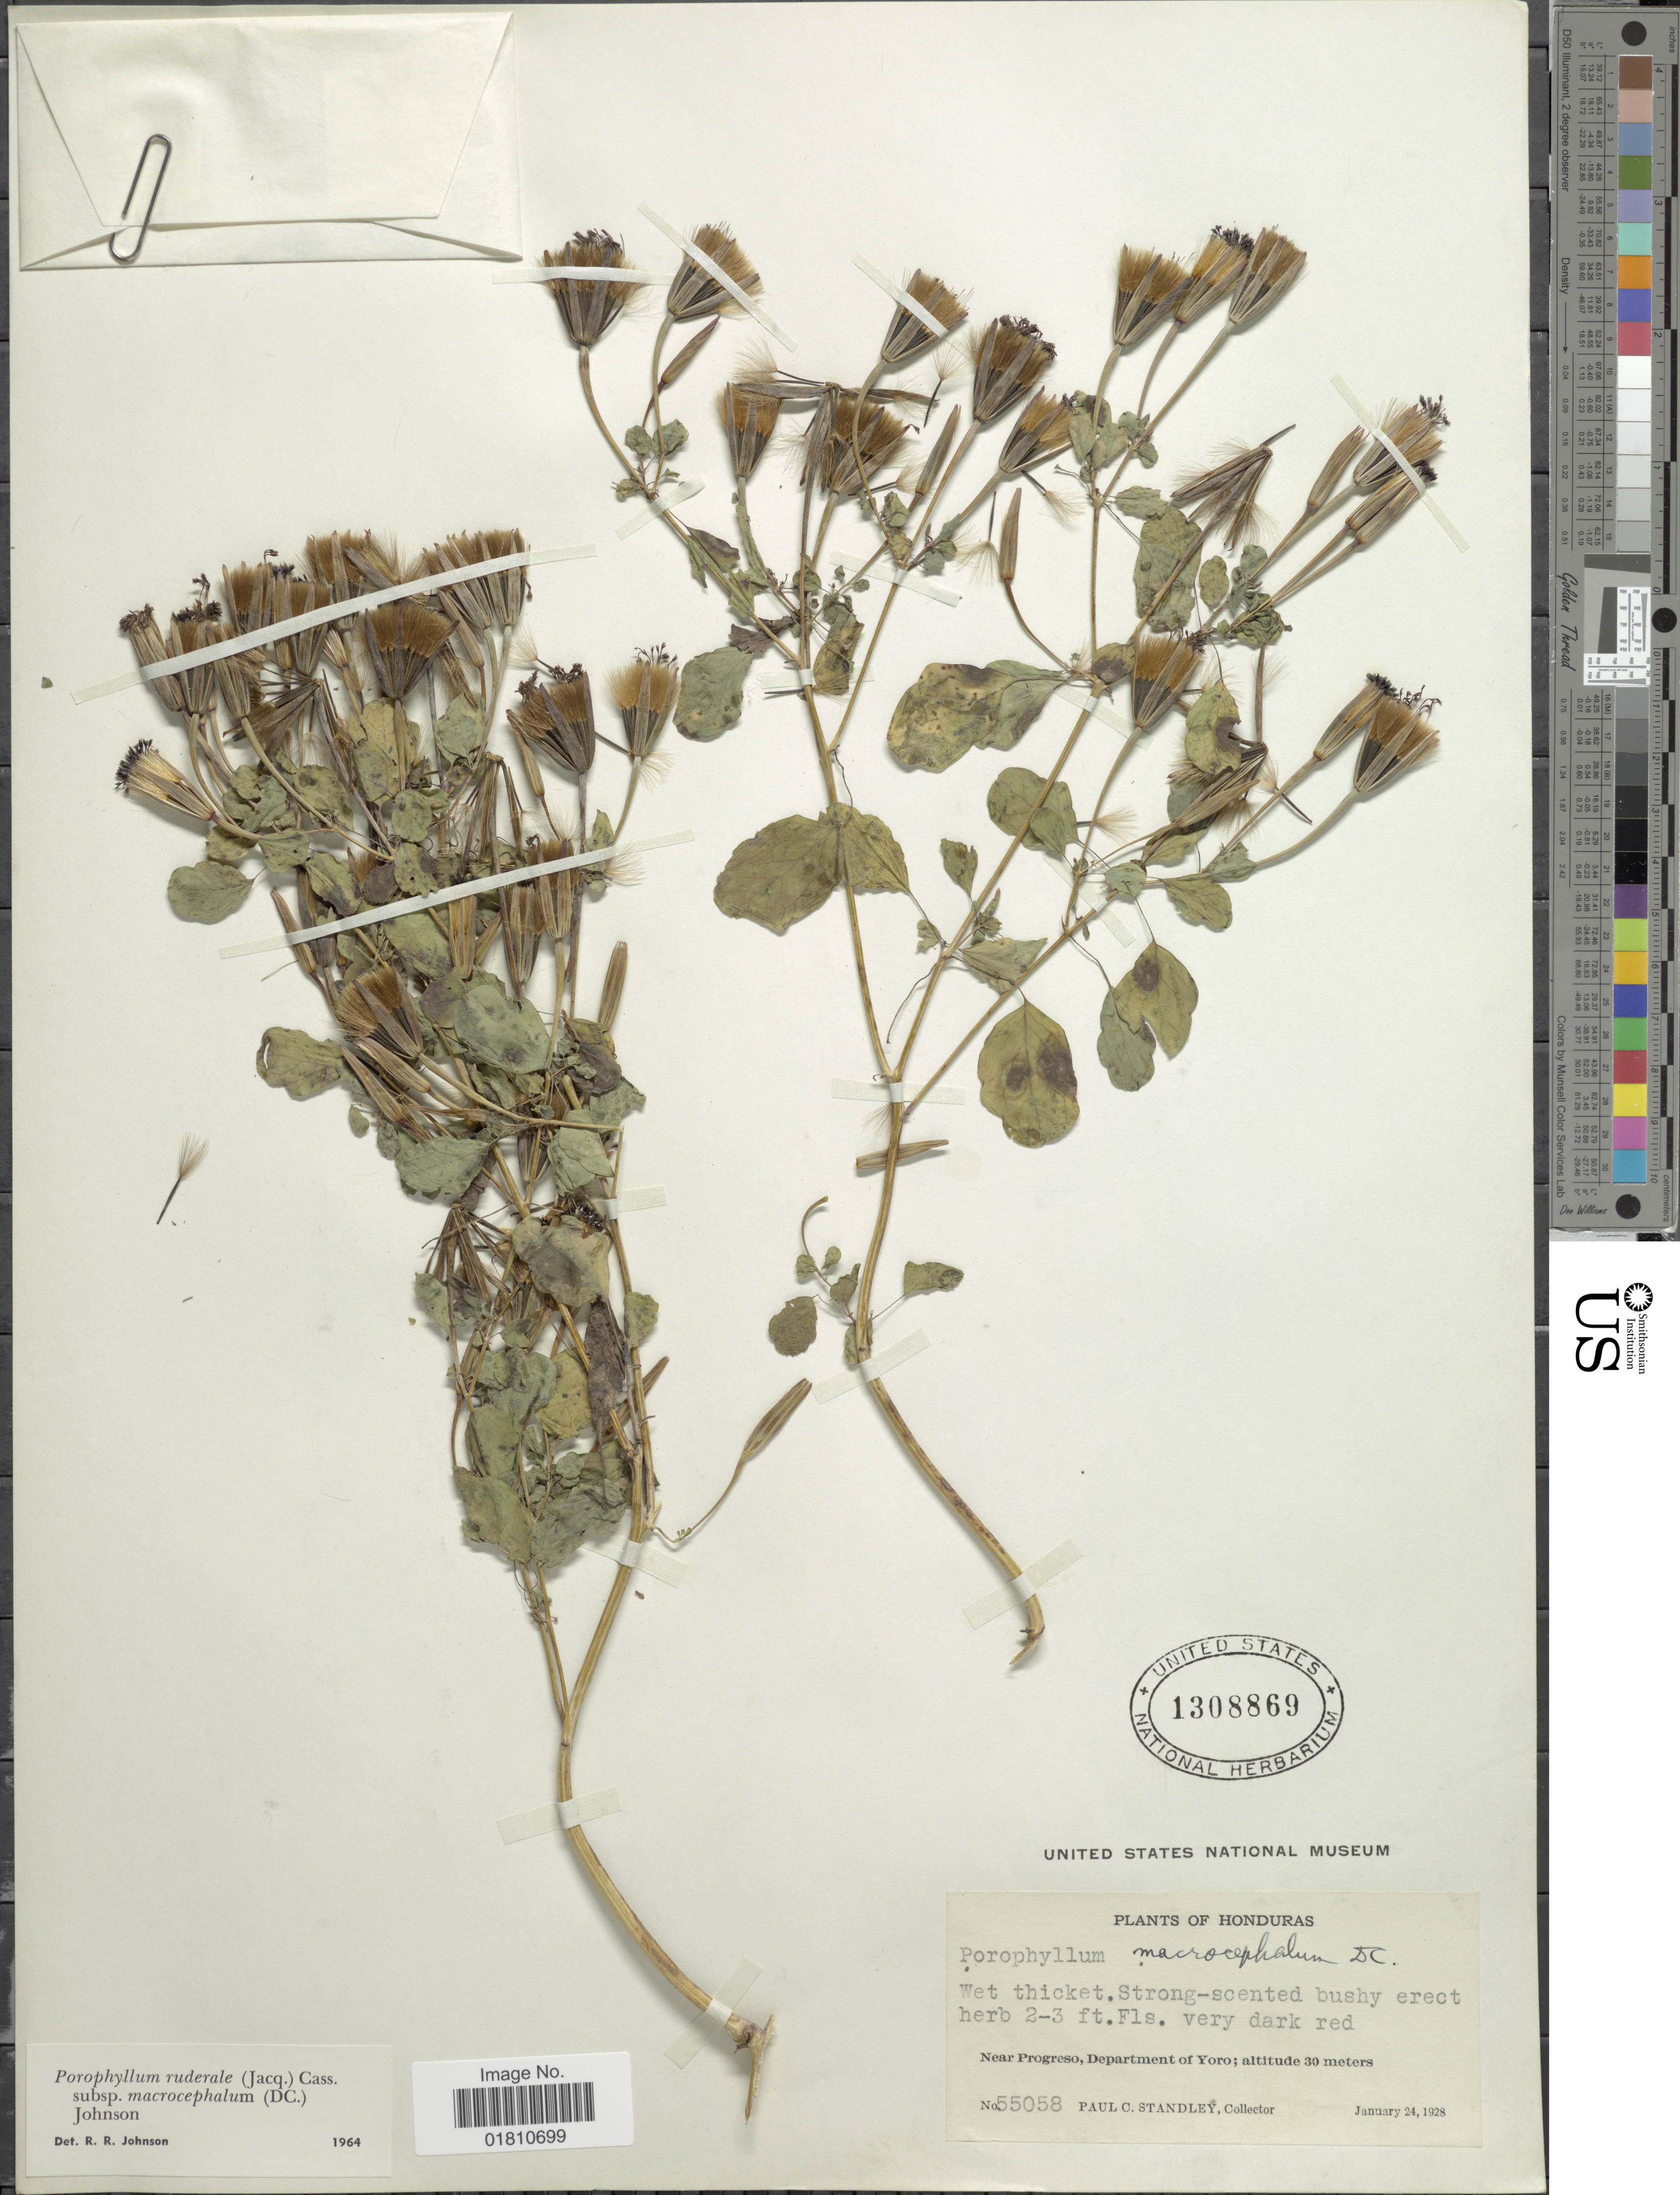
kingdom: Plantae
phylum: Tracheophyta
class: Magnoliopsida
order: Asterales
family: Asteraceae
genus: Porophyllum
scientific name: Porophyllum ruderale subsp. macrocephalum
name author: (DC.) R.R. Johnson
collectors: P. C. Standley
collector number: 55058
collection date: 1928-01-24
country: Honduras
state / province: Yoro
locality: Near Progreso.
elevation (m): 30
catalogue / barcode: US 1308869